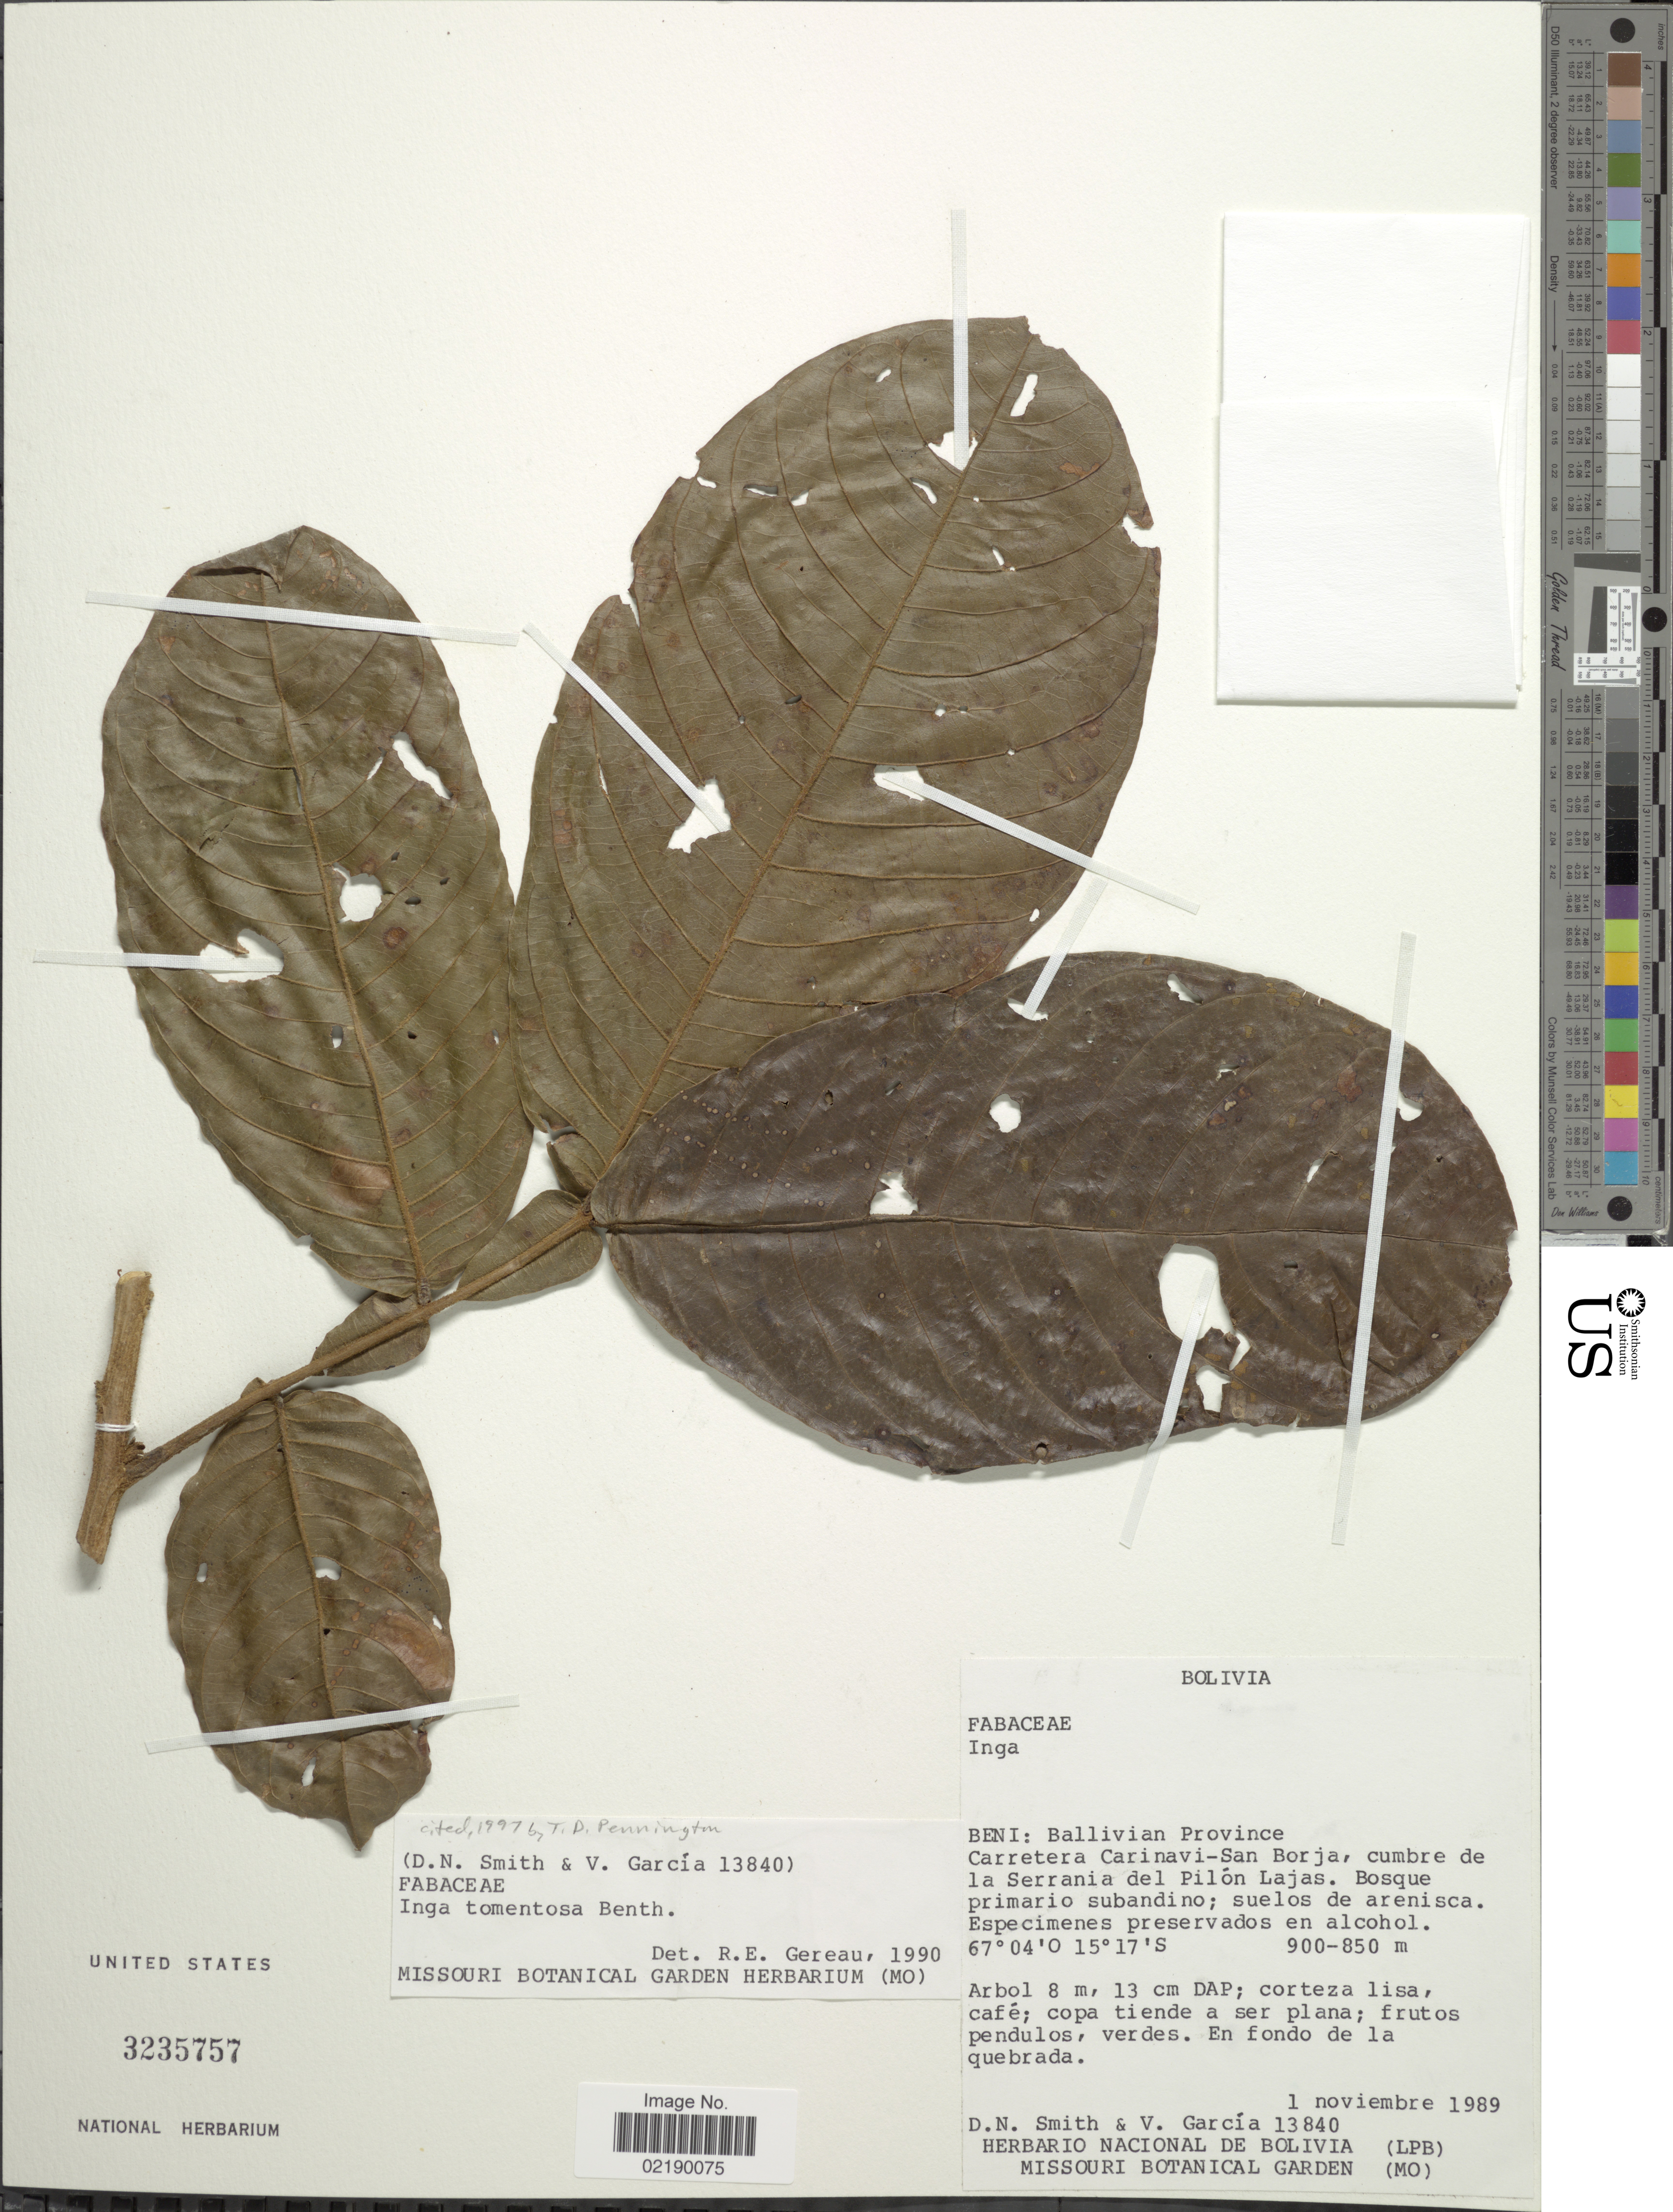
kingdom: Plantae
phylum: Tracheophyta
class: Magnoliopsida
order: Fabales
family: Fabaceae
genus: Inga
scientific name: Inga tomentosa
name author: Benth.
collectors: D. Smith & V. Garcia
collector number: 13840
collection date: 1989-11-01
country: Bolivia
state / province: Beni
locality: Ballivian Province. Carretera Carinavi - San Borja, cumbre de la Serrania del Pilon Lajas.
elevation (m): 850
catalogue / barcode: US 3235757